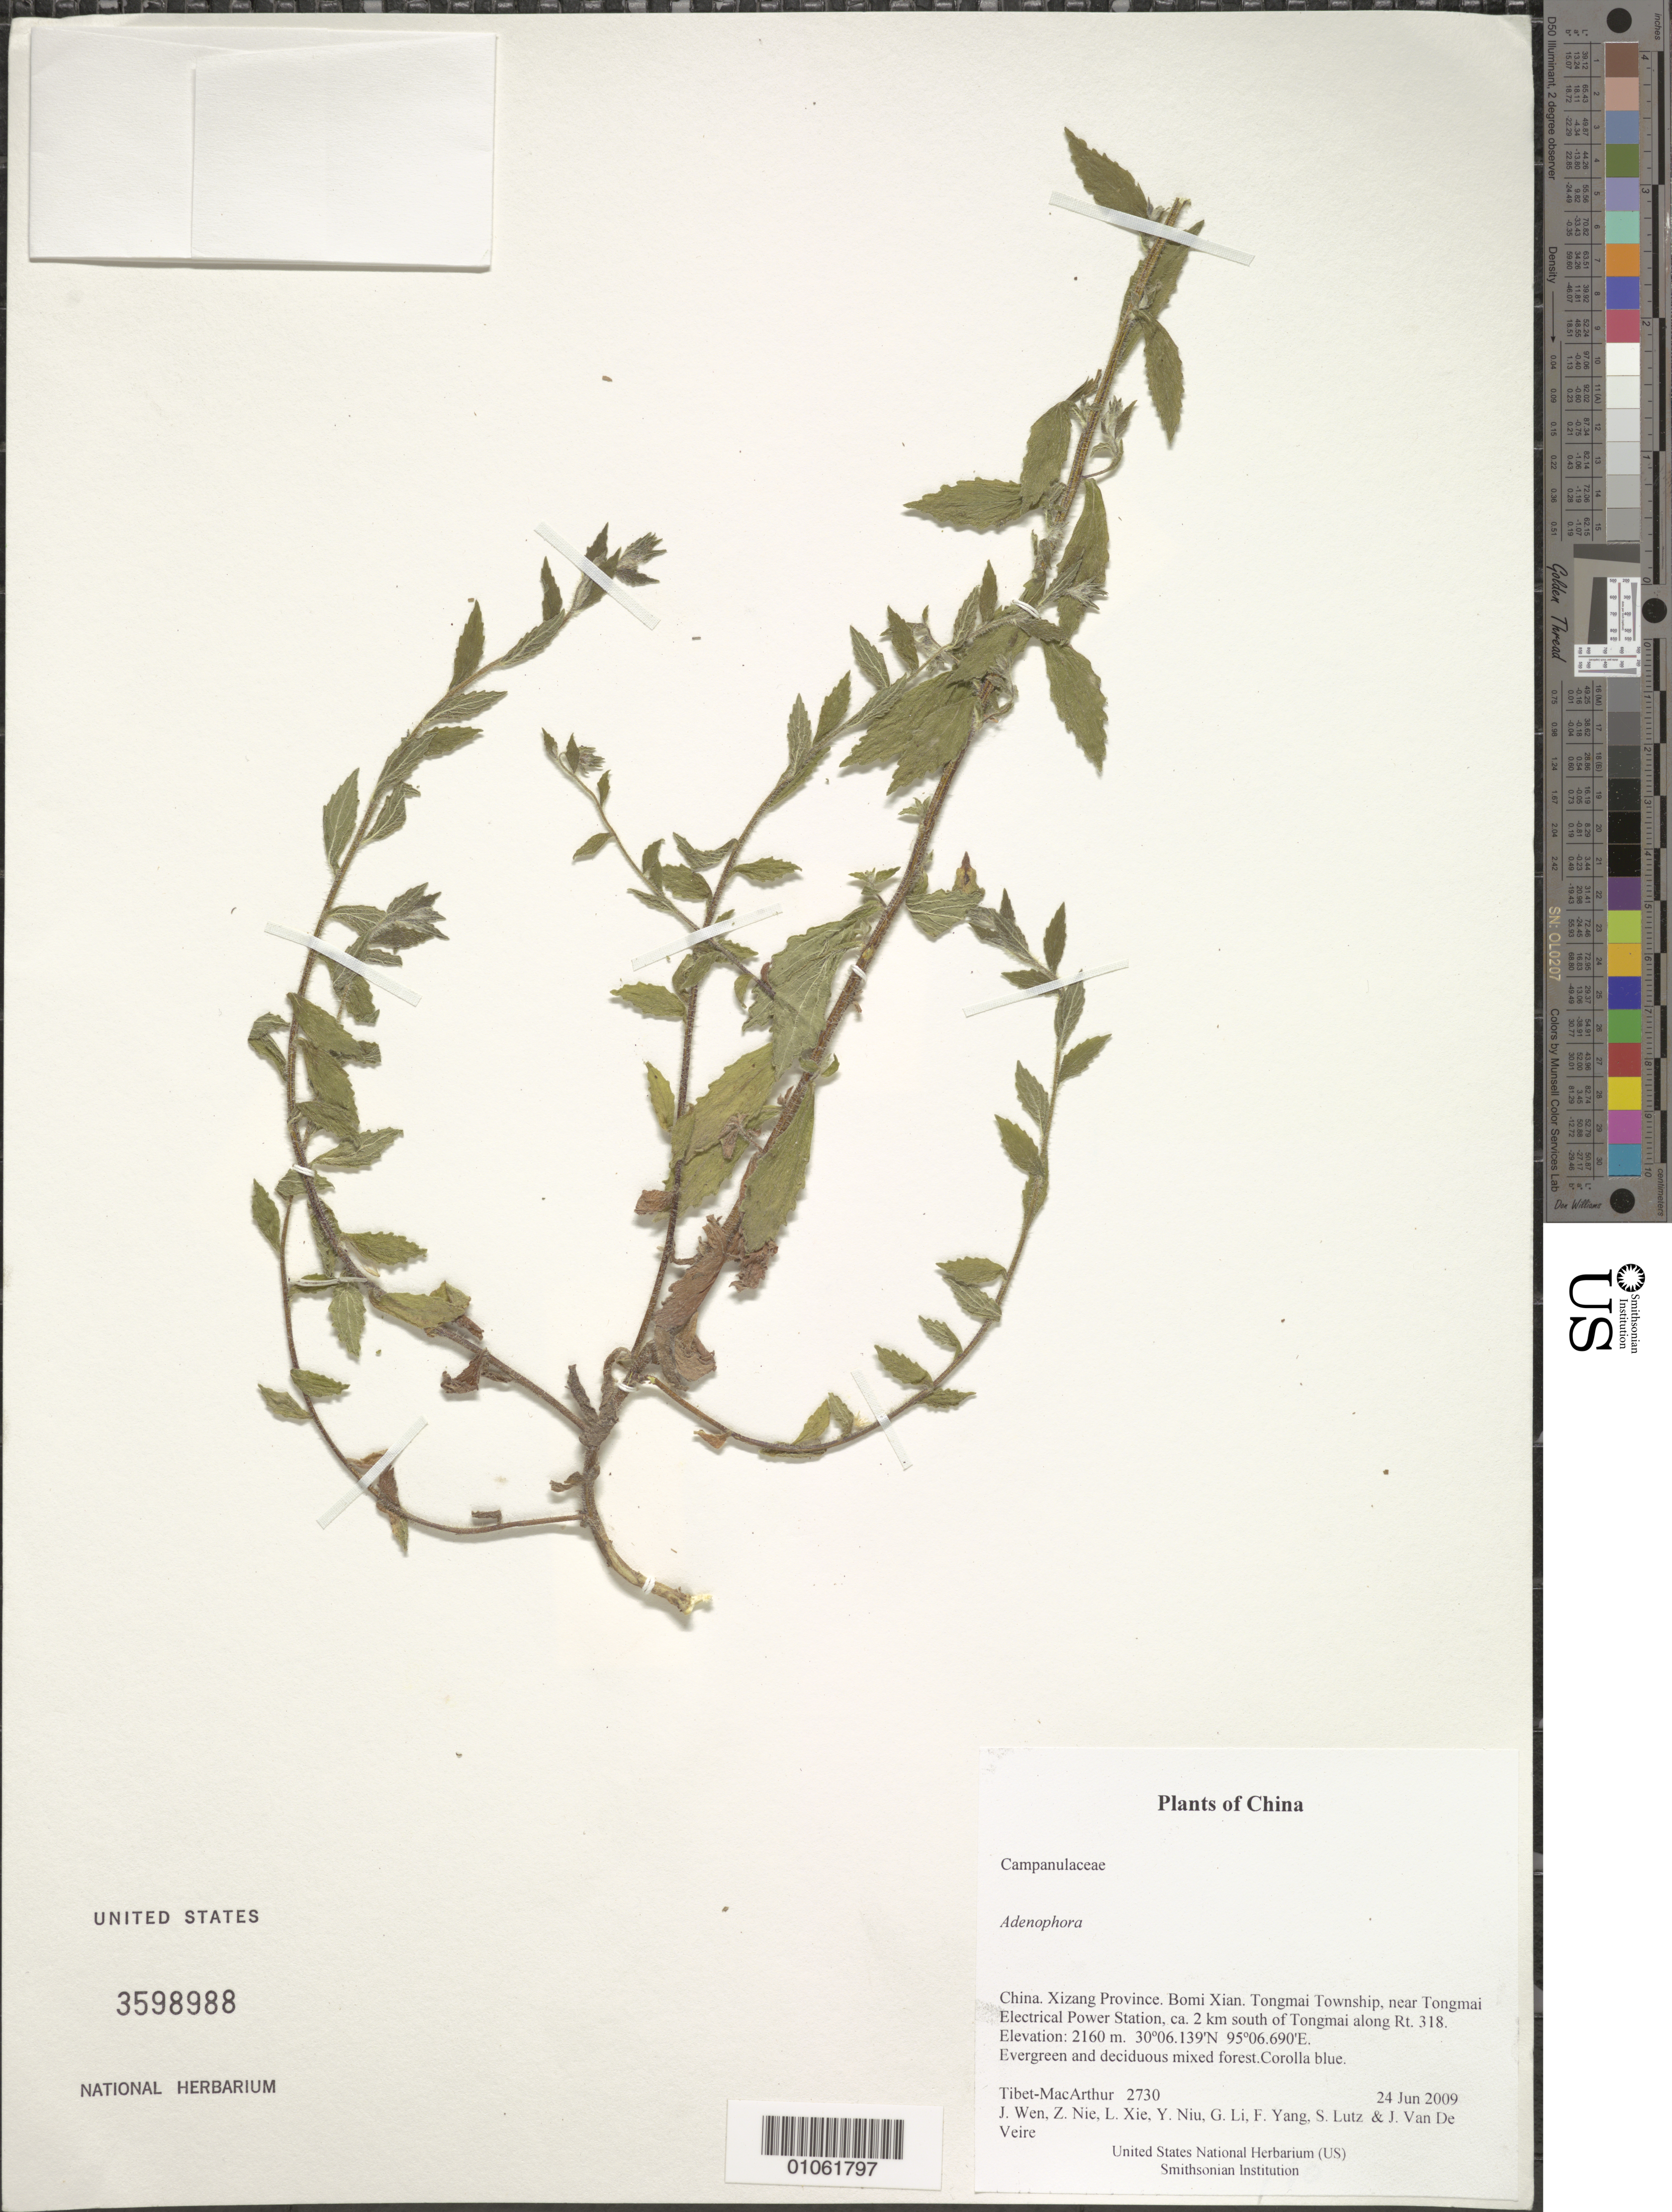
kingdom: Plantae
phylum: Tracheophyta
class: Magnoliopsida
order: Asterales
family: Campanulaceae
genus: Adenophora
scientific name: Adenophora sp.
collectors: Tibet-MacArthur, J. Wen, Z. Nie, L. Xie, Y. Niu, G. Li, F. Yang, S. Lutz & J. Van De Veire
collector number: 2730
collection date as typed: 24 Jun 2009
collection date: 2009-06-24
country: China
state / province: Xizang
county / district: Bomi Xian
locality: Tongmai Township, near Tongmai Electrical Power Station, ca. 2 km south of Tongmai along Rt. 318.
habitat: Evergreen and deciduous mixed forest.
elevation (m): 2160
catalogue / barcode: US 3598988